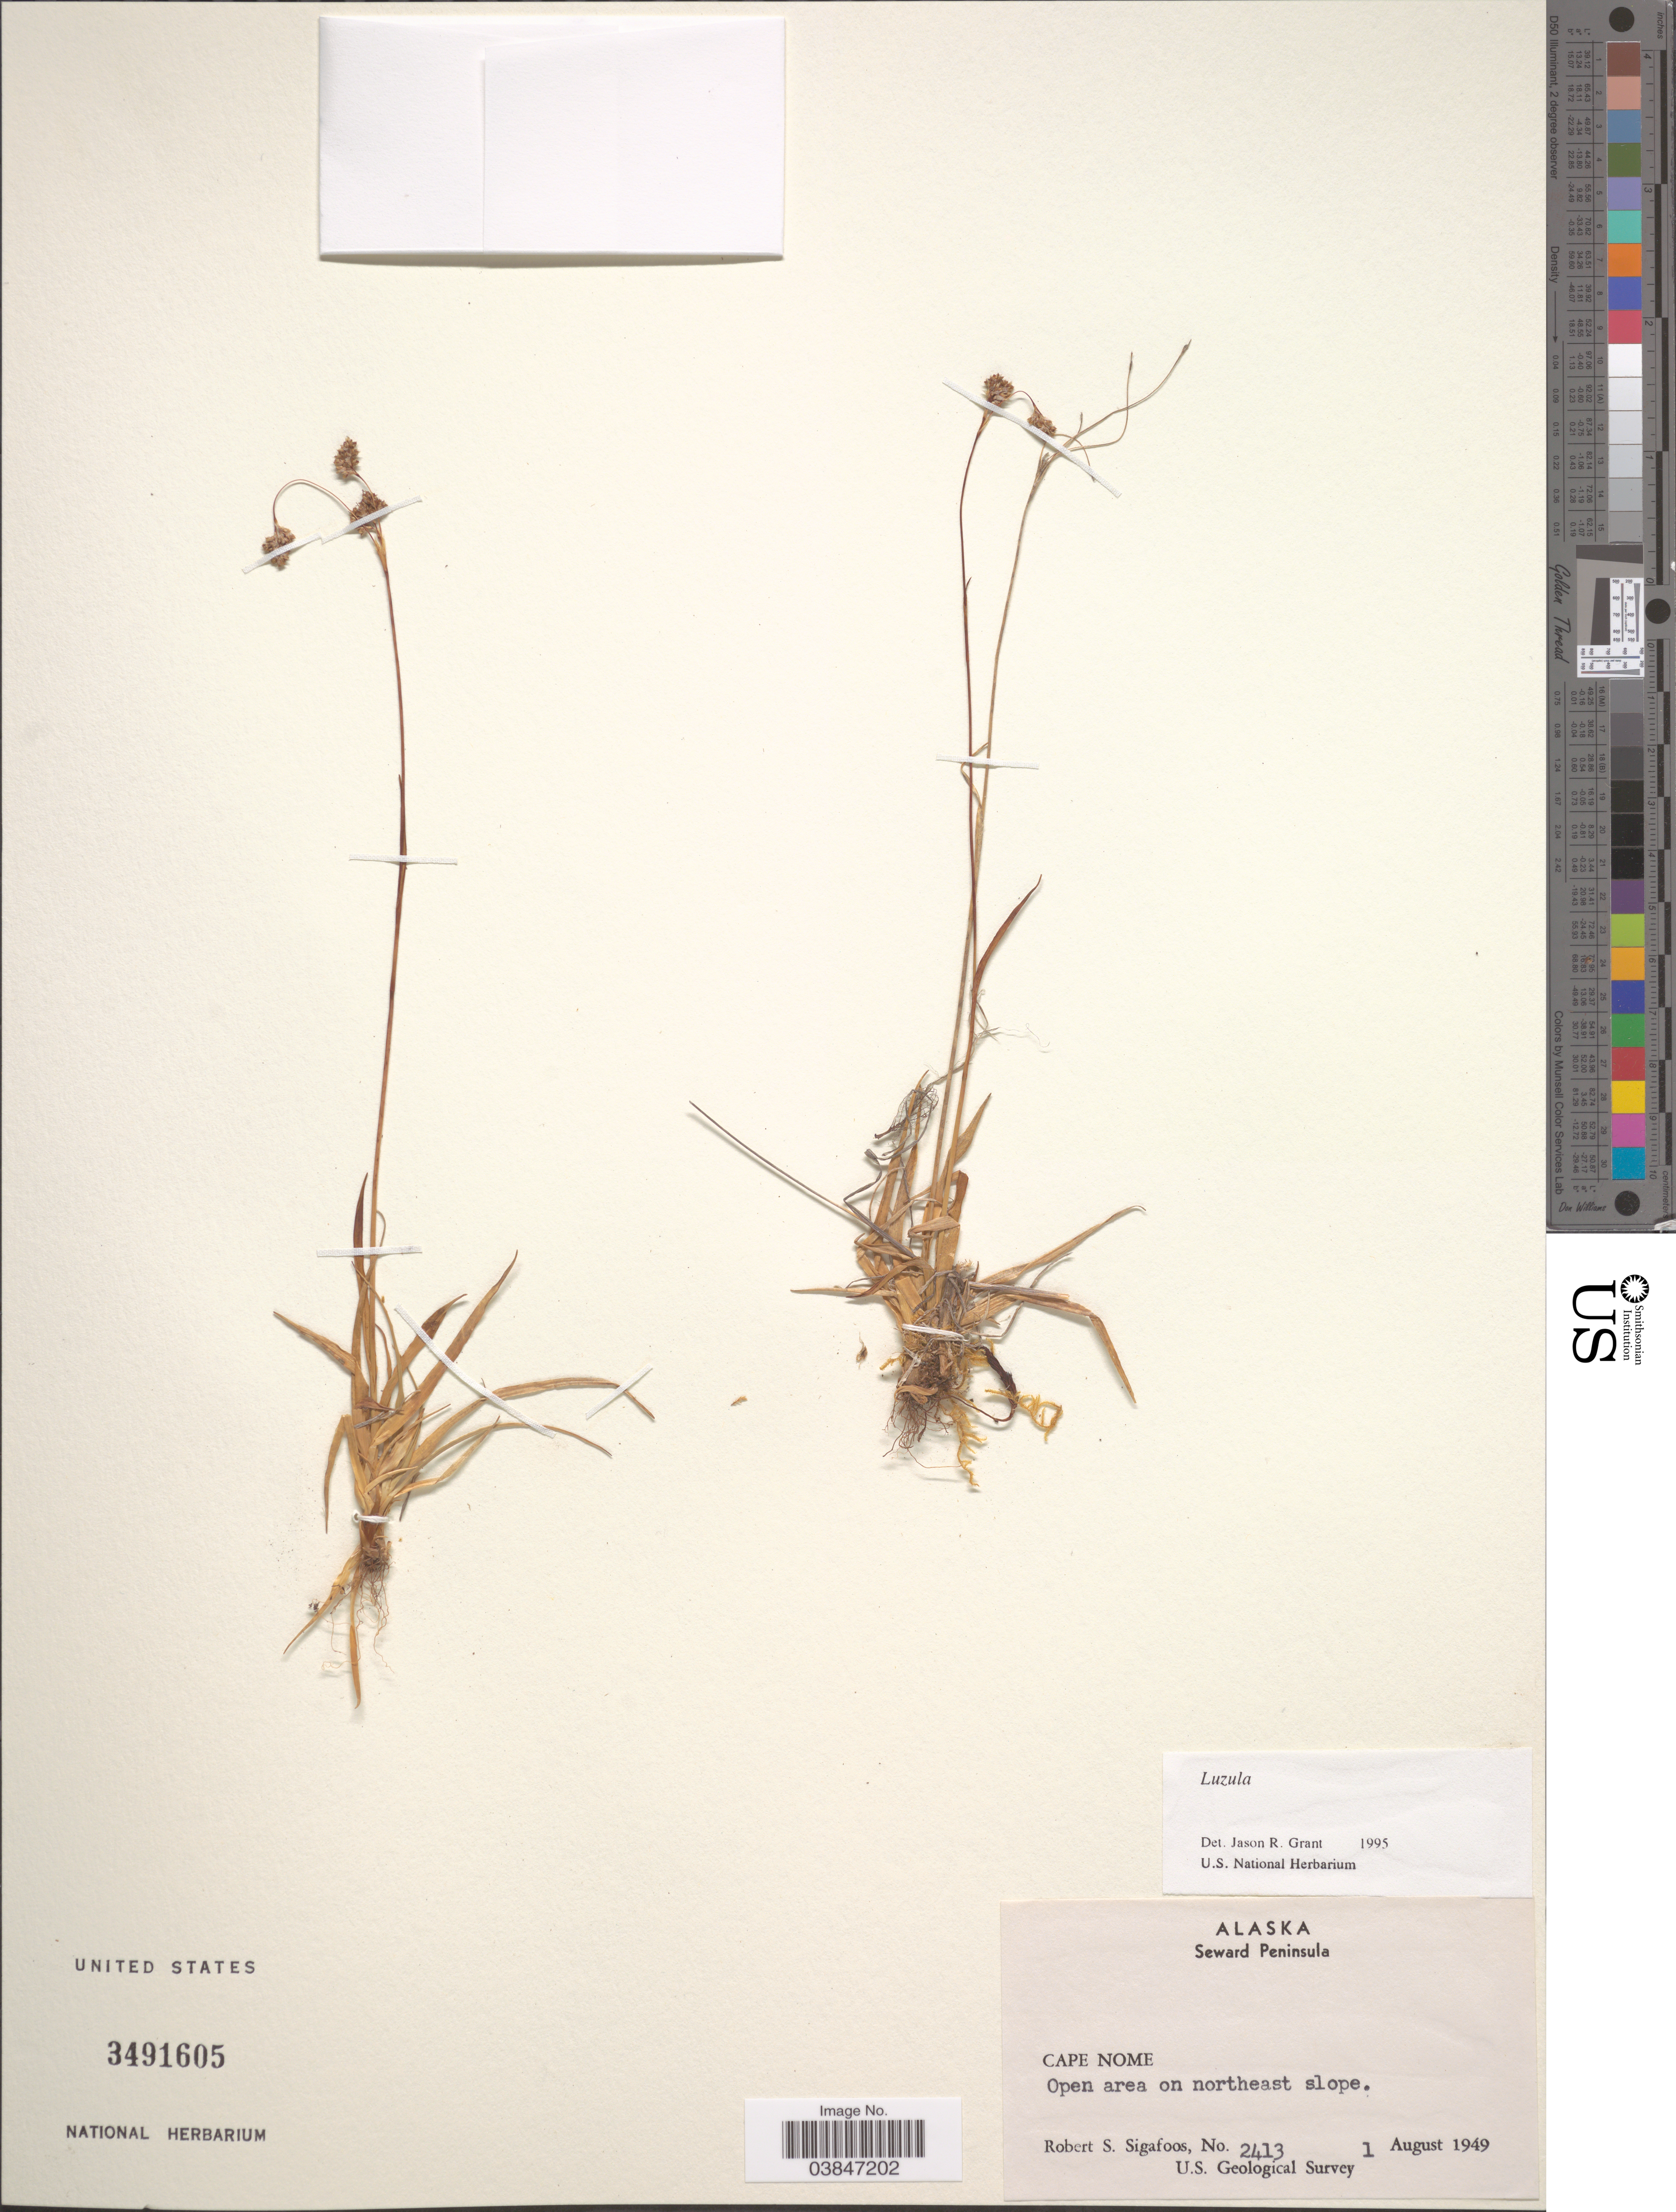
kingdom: Plantae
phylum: Tracheophyta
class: Liliopsida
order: Poales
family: Juncaceae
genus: Luzula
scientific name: Luzula sp.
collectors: R. Sigafoos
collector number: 2413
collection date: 1949-08-01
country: United States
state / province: Alaska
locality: Seward Peninsula. Cape Nome. Open area on northeast slope.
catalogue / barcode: US 3491605